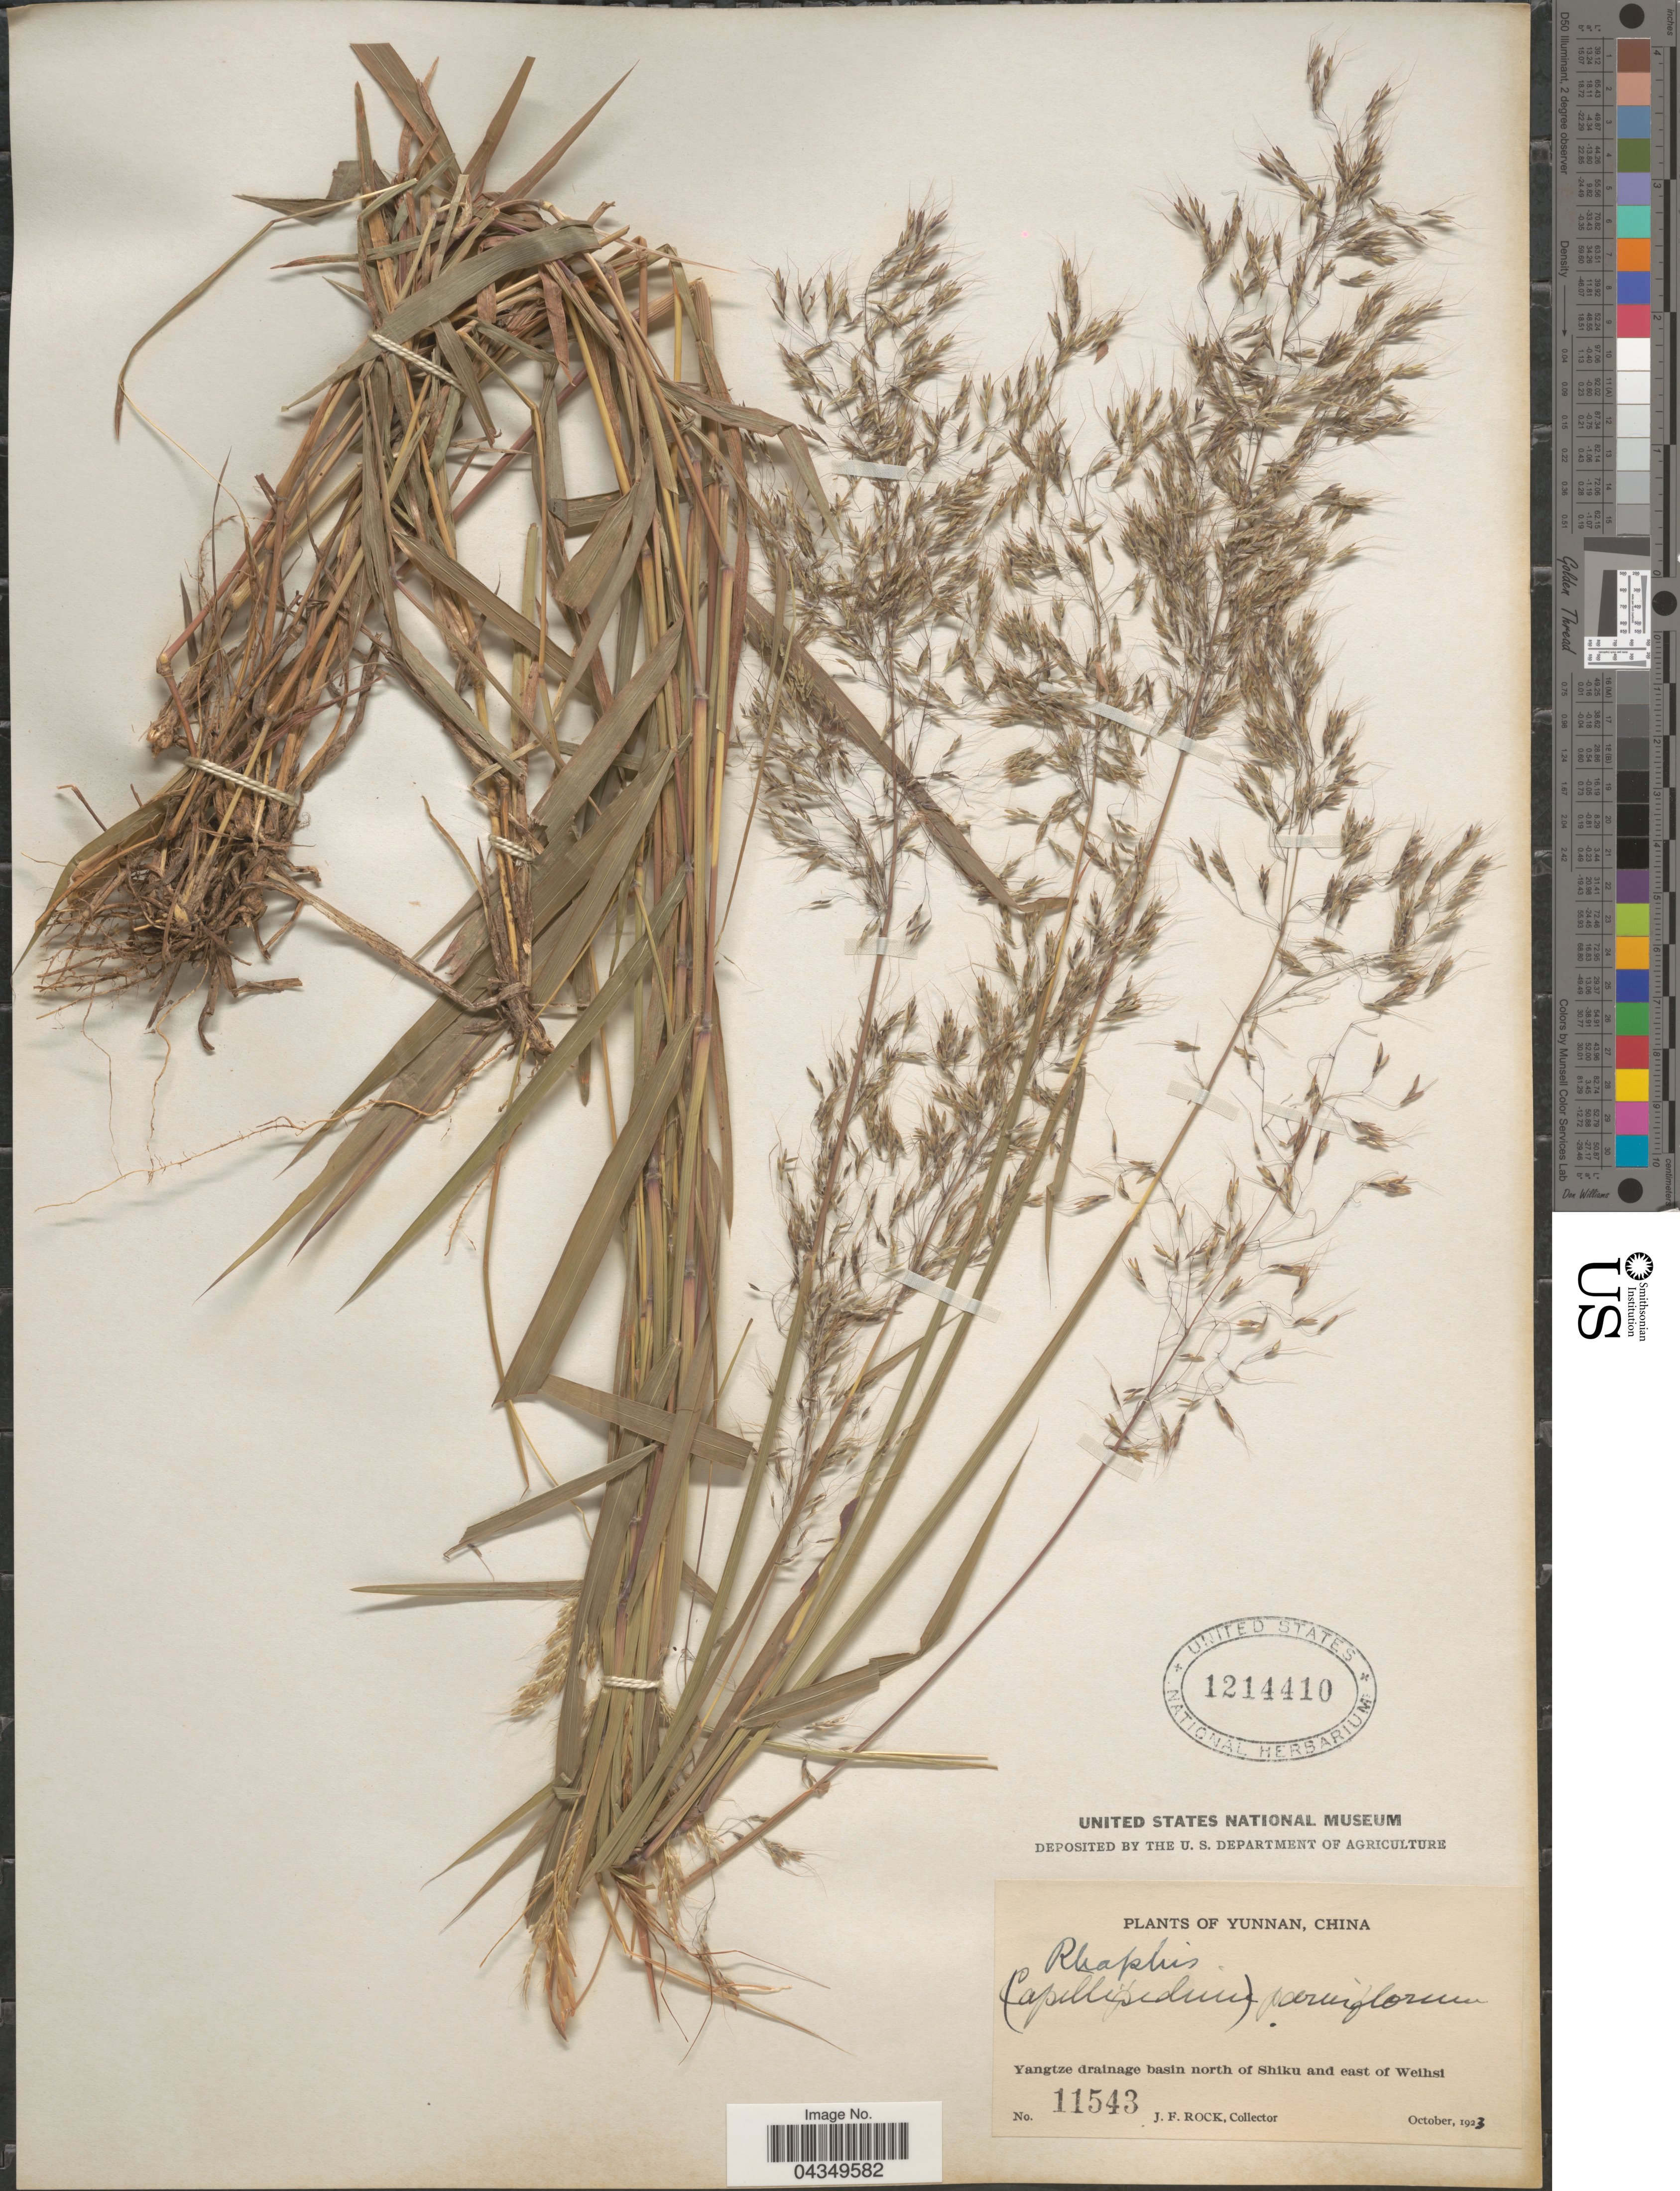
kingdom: Plantae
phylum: Tracheophyta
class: Liliopsida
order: Poales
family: Poaceae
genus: Capillipedium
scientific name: Capillipedium parviflorum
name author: (R. Br.) Stapf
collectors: J. Rock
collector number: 11543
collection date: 1923-10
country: China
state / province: Yunnan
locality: Yangtze drainage basin north of Shiku and east of Weihsi.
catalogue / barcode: US 1214410